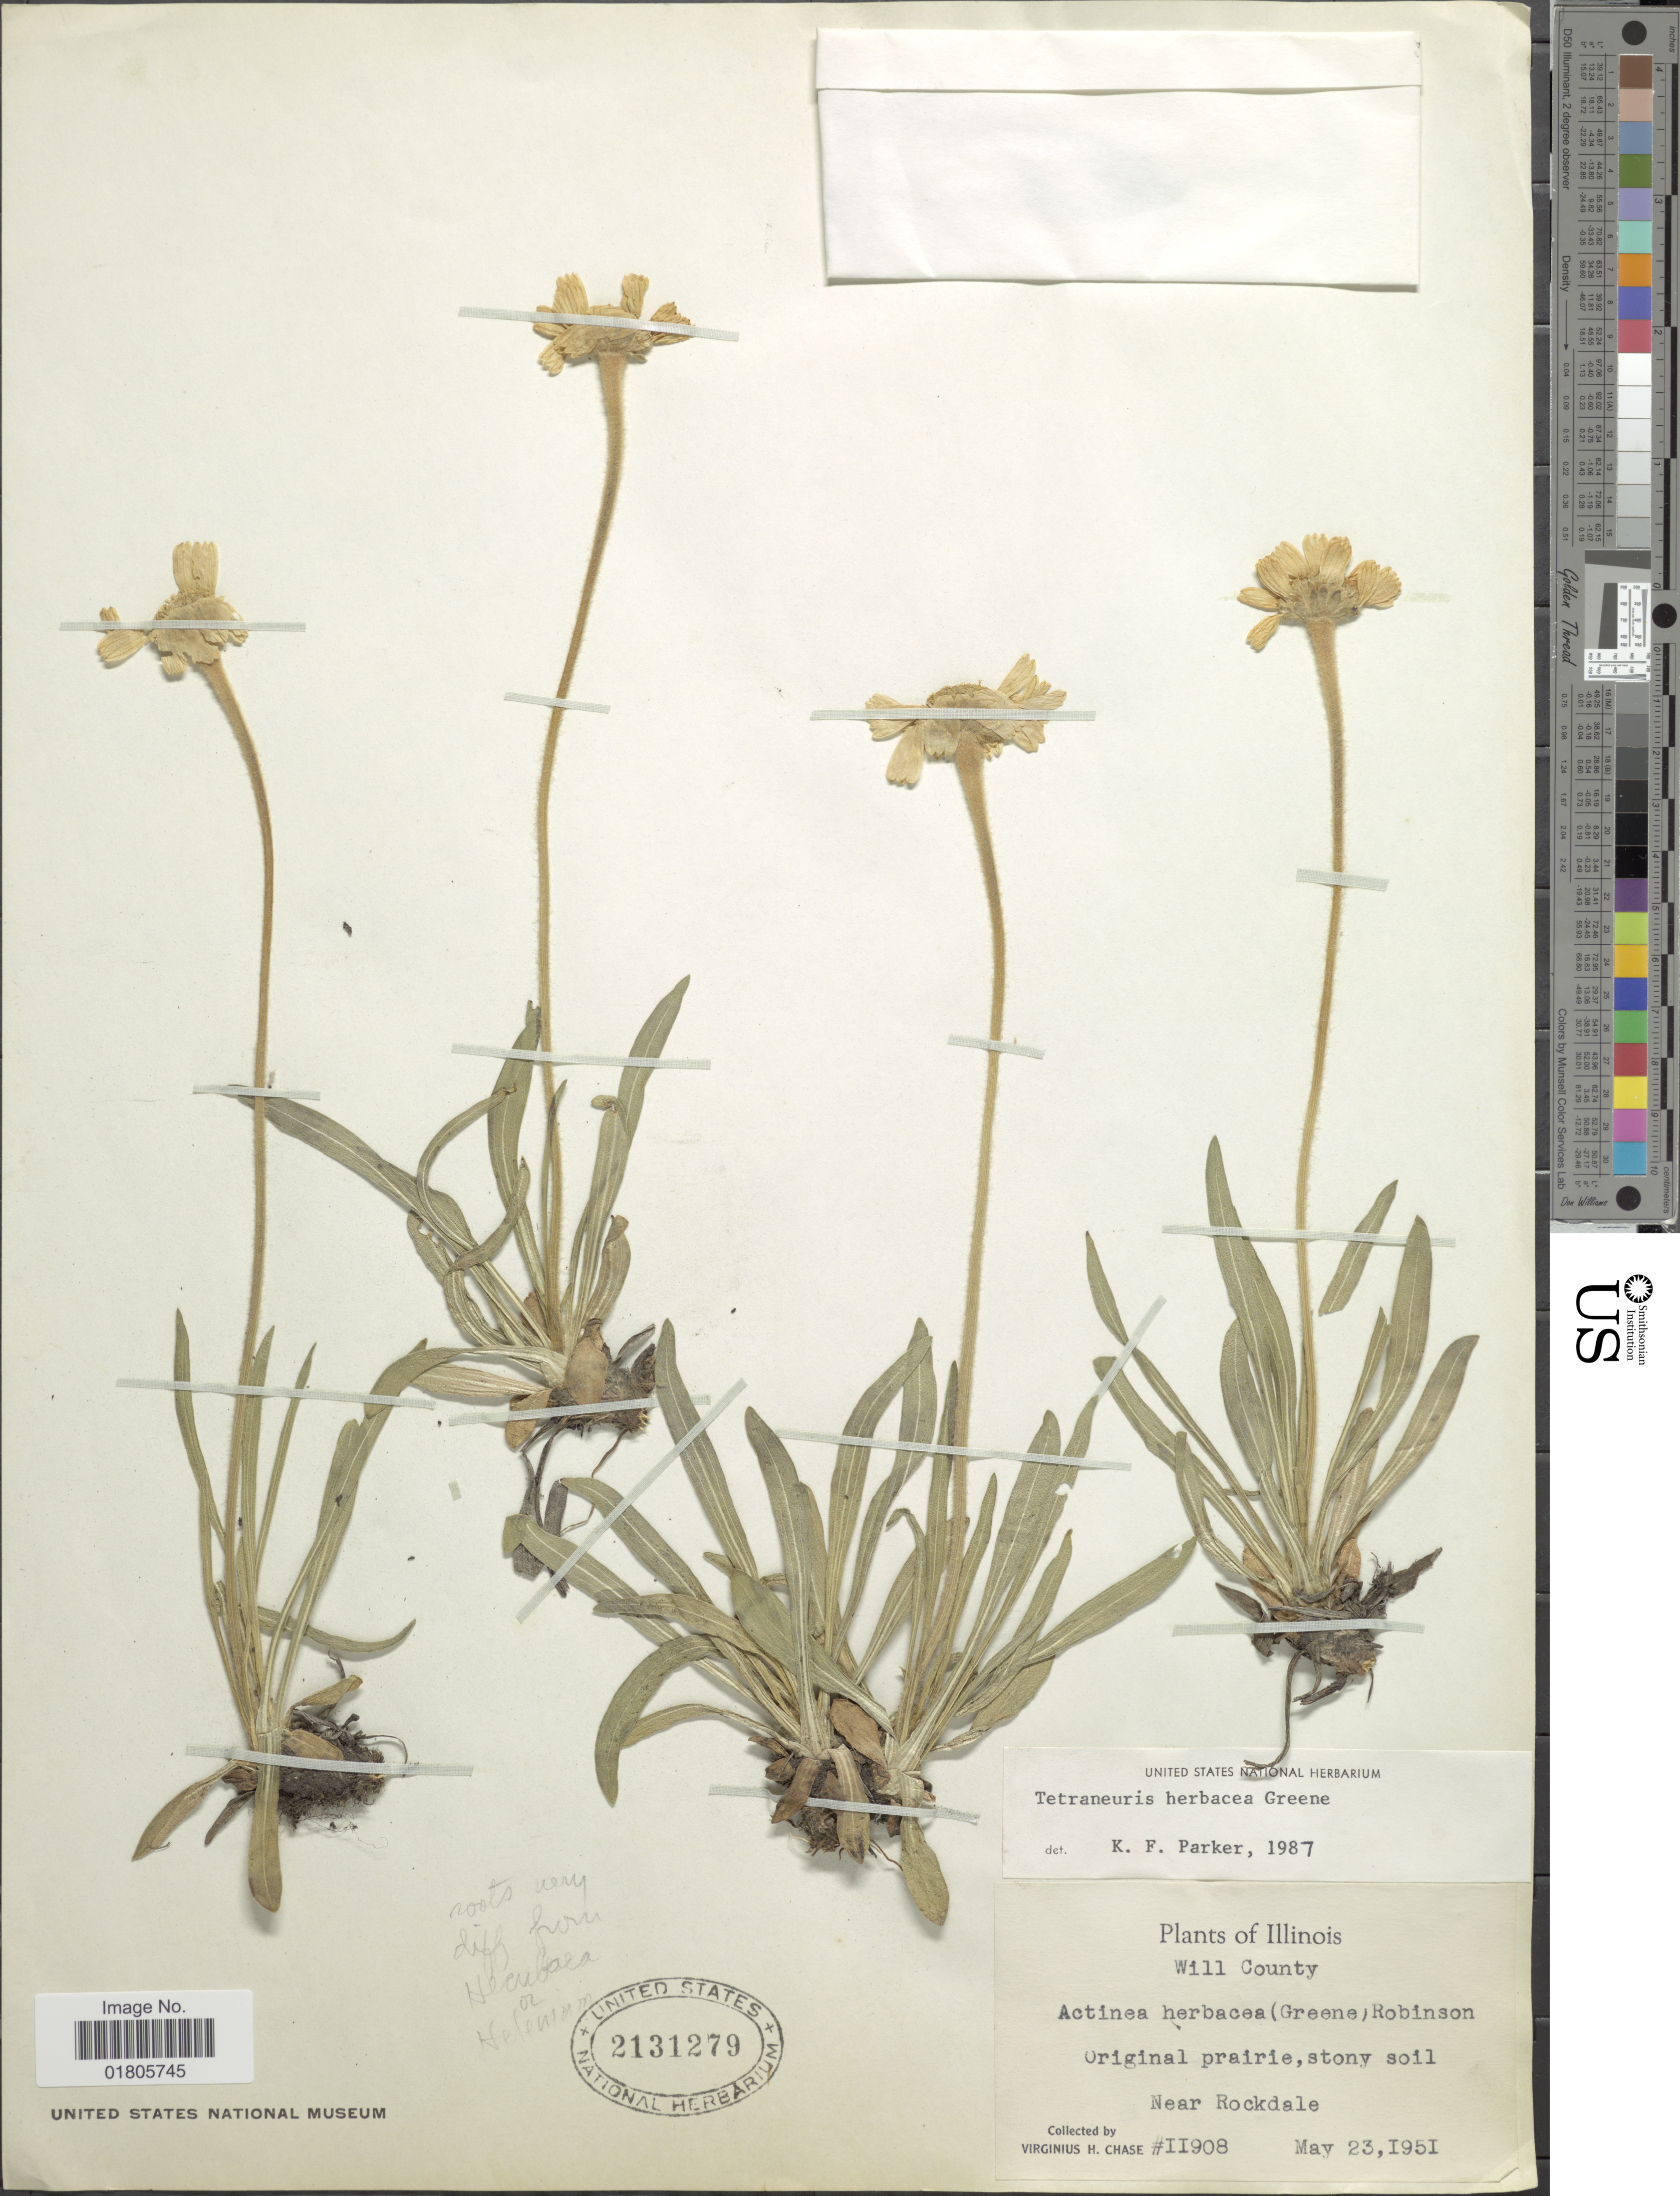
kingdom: Plantae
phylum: Tracheophyta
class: Magnoliopsida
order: Asterales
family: Asteraceae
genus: Tetraneuris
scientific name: Tetraneuris herbacea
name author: Greene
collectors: V. H. Chase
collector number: II908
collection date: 1951-05-23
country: United States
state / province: Illinois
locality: Will County. Near Rockdale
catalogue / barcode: US 2131279